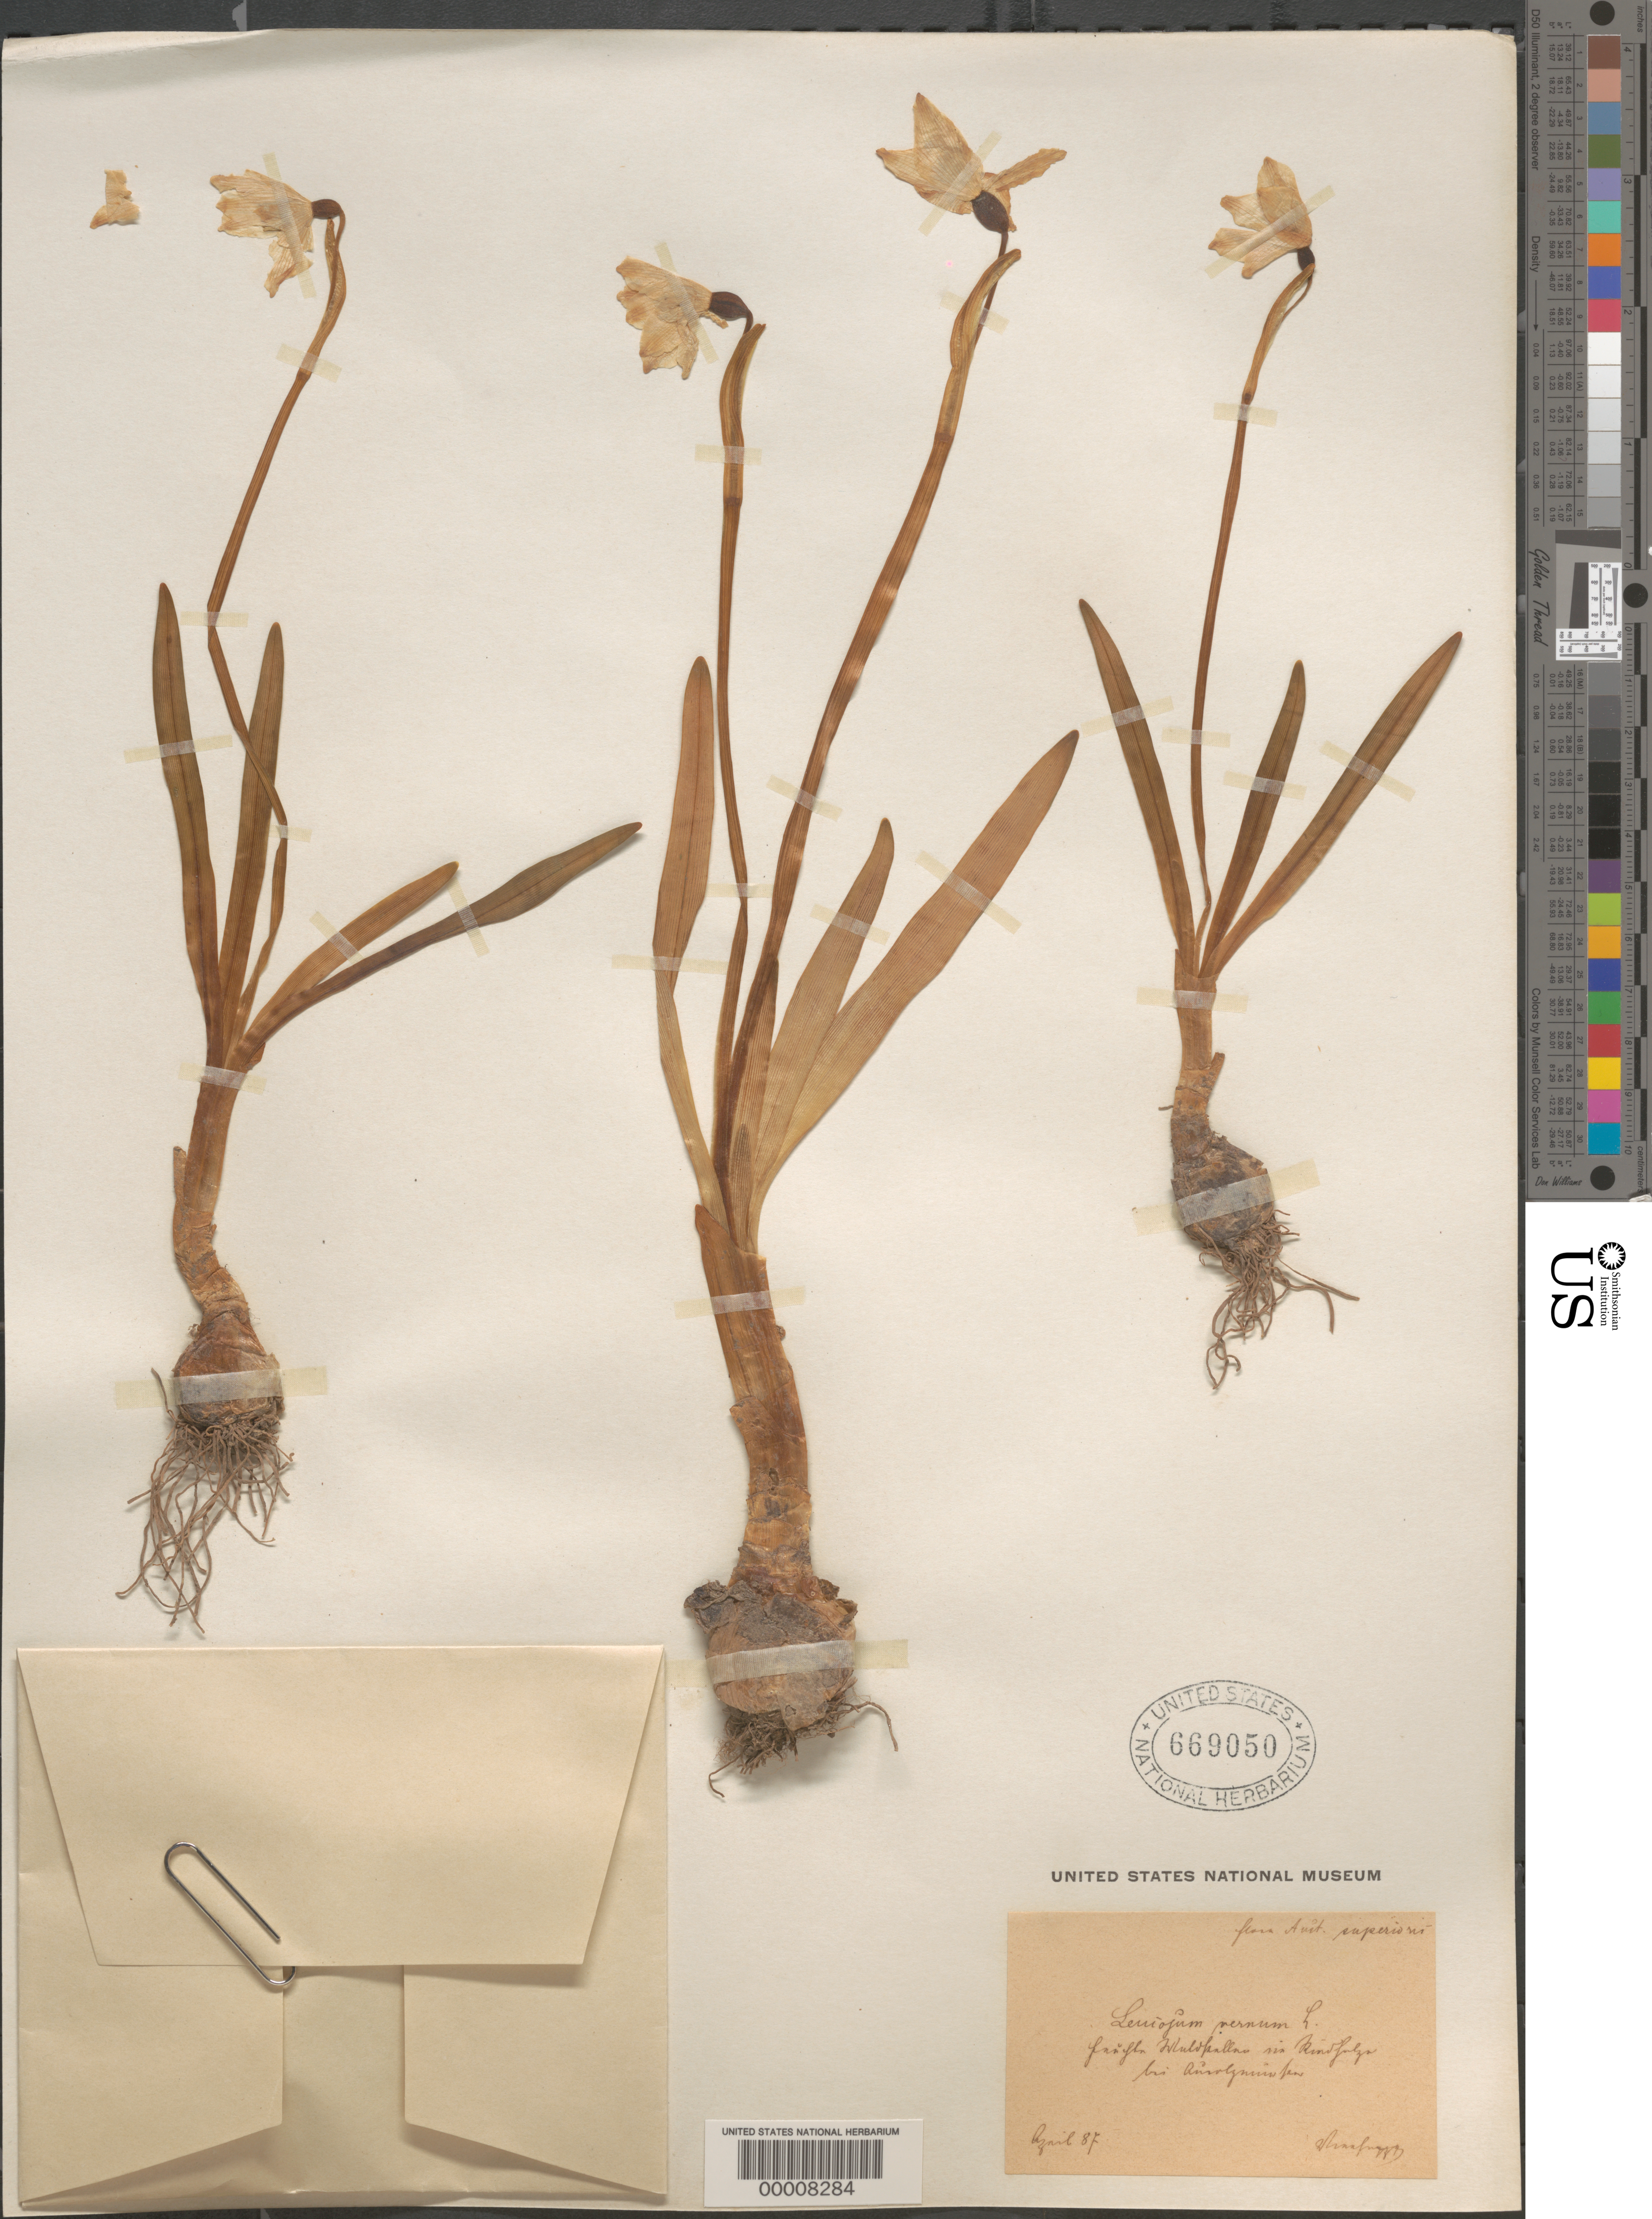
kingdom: Plantae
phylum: Tracheophyta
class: Liliopsida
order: Asparagales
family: Amaryllidaceae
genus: Leucojum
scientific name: Leucojum vernum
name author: L.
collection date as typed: Apr 1887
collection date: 1887-04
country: Austria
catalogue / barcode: US 669050